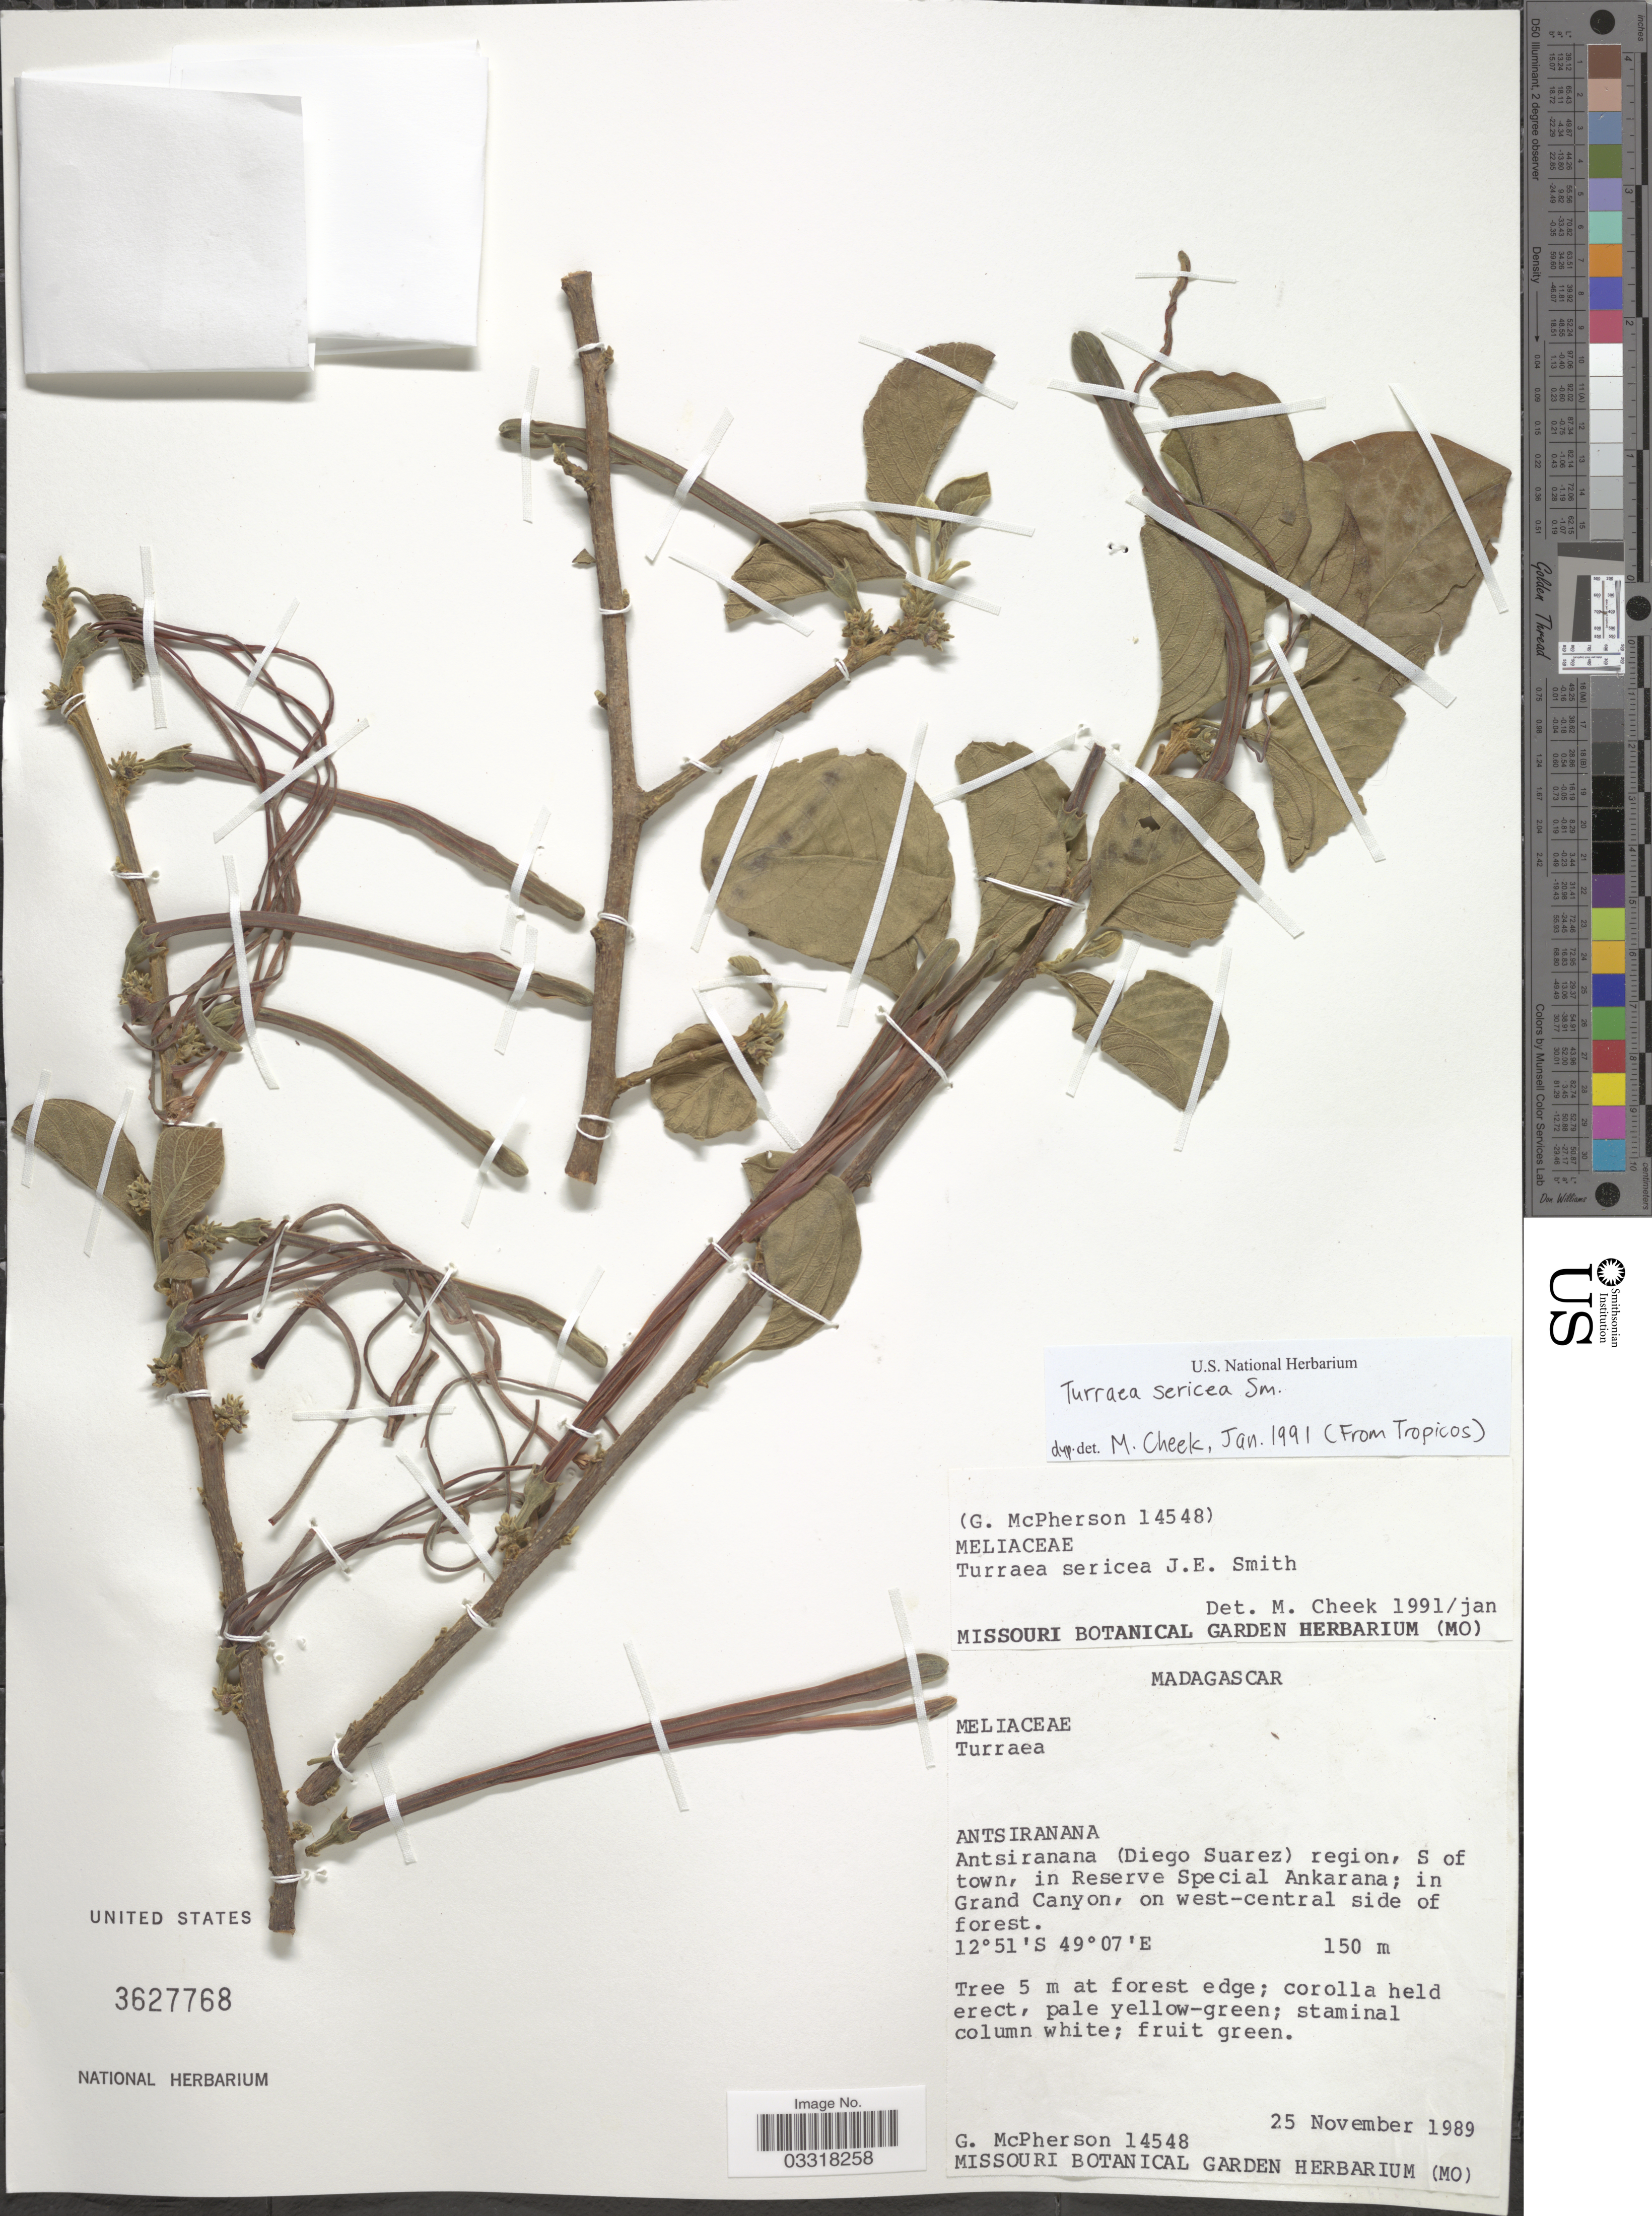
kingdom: Plantae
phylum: Tracheophyta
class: Magnoliopsida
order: Sapindales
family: Meliaceae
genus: Turraea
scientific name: Turraea sericea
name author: Sm.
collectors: G. McPherson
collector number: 14548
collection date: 1989-11-25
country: Madagascar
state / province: Diana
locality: Antsiranana (Diego Suarez) region, S of town, in Reserve Special Ankarana; in Grand Canyon, on west-central side of forest.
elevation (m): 150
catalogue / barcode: US 3627768